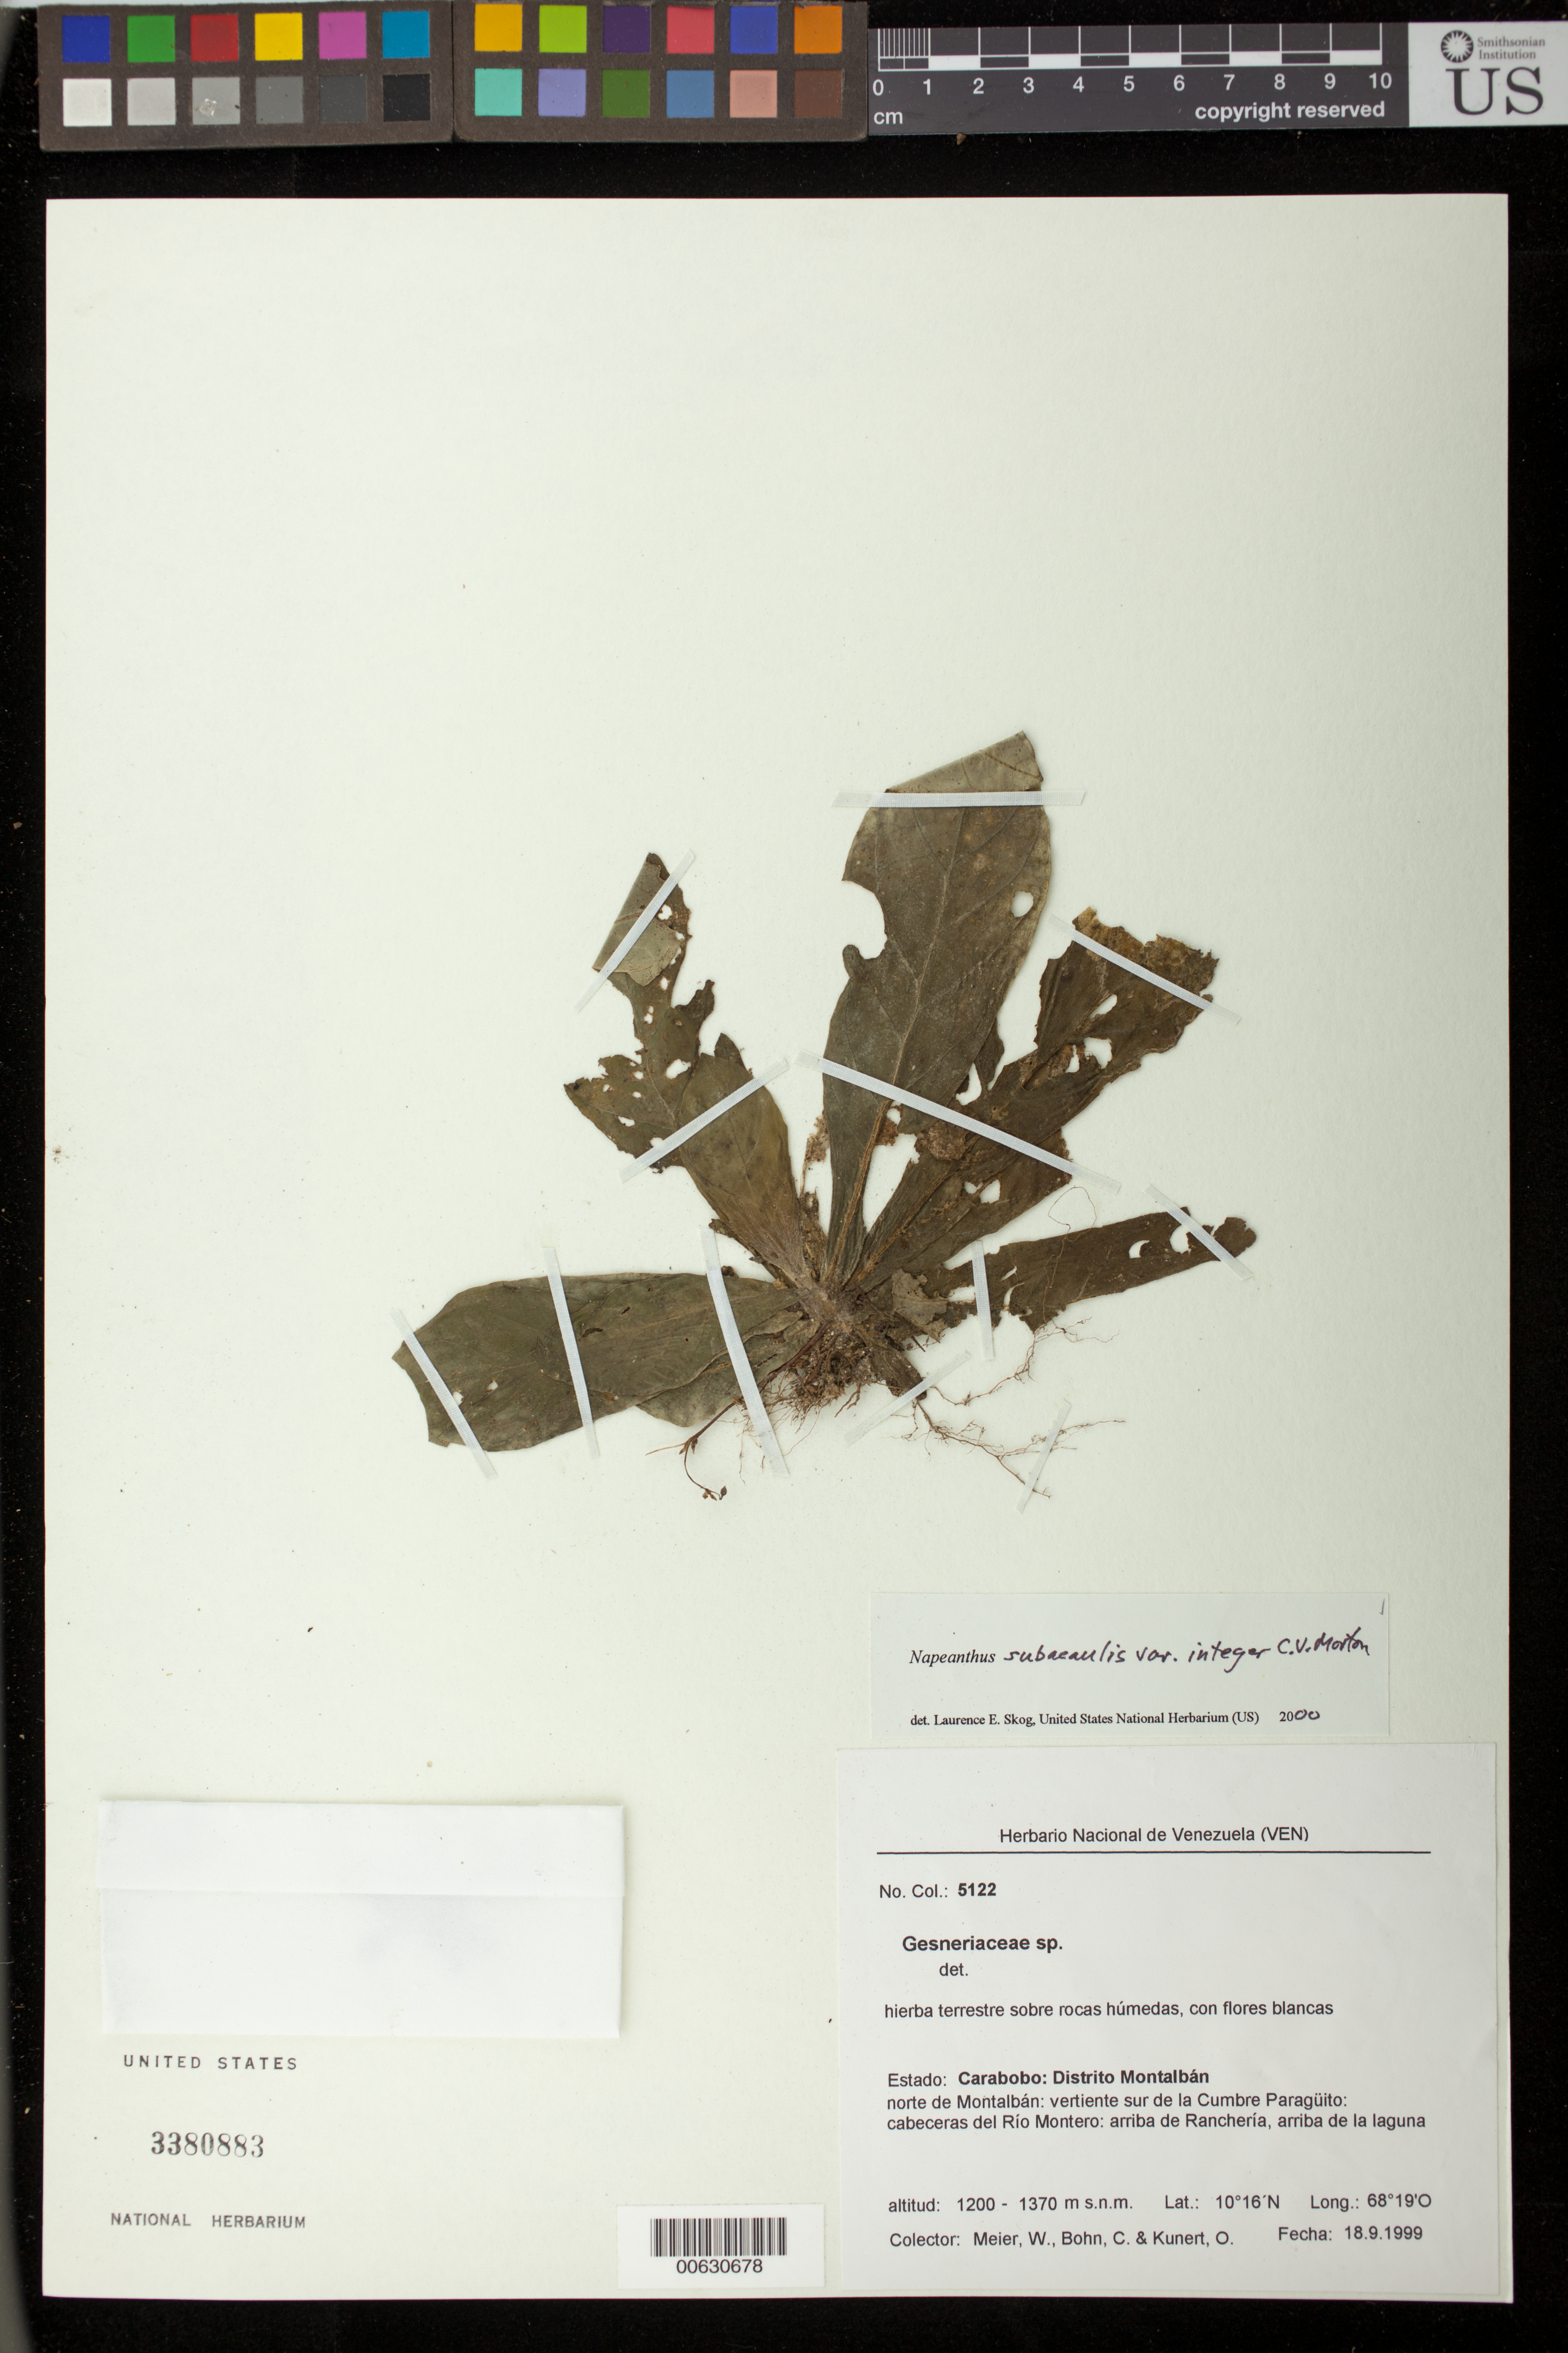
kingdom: Plantae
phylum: Tracheophyta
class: Magnoliopsida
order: Lamiales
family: Gesneriaceae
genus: Napeanthus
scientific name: Napeanthus subacaulis var. integer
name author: C.V. Morton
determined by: Skog, Laurence E.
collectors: W. Meier, C. Bohn & O. Kunert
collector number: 5122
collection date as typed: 18 Sep 1999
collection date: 1999-09-18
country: Venezuela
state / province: Carabobo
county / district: Montalbán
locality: Distrito Montalbán; norte de Montalbán: vertiente sur de la Cumbre Paragüito: cabeceras del Río Montero: arriba de Ranchería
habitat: Arriba de la laguna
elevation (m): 1200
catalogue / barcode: US 3380883